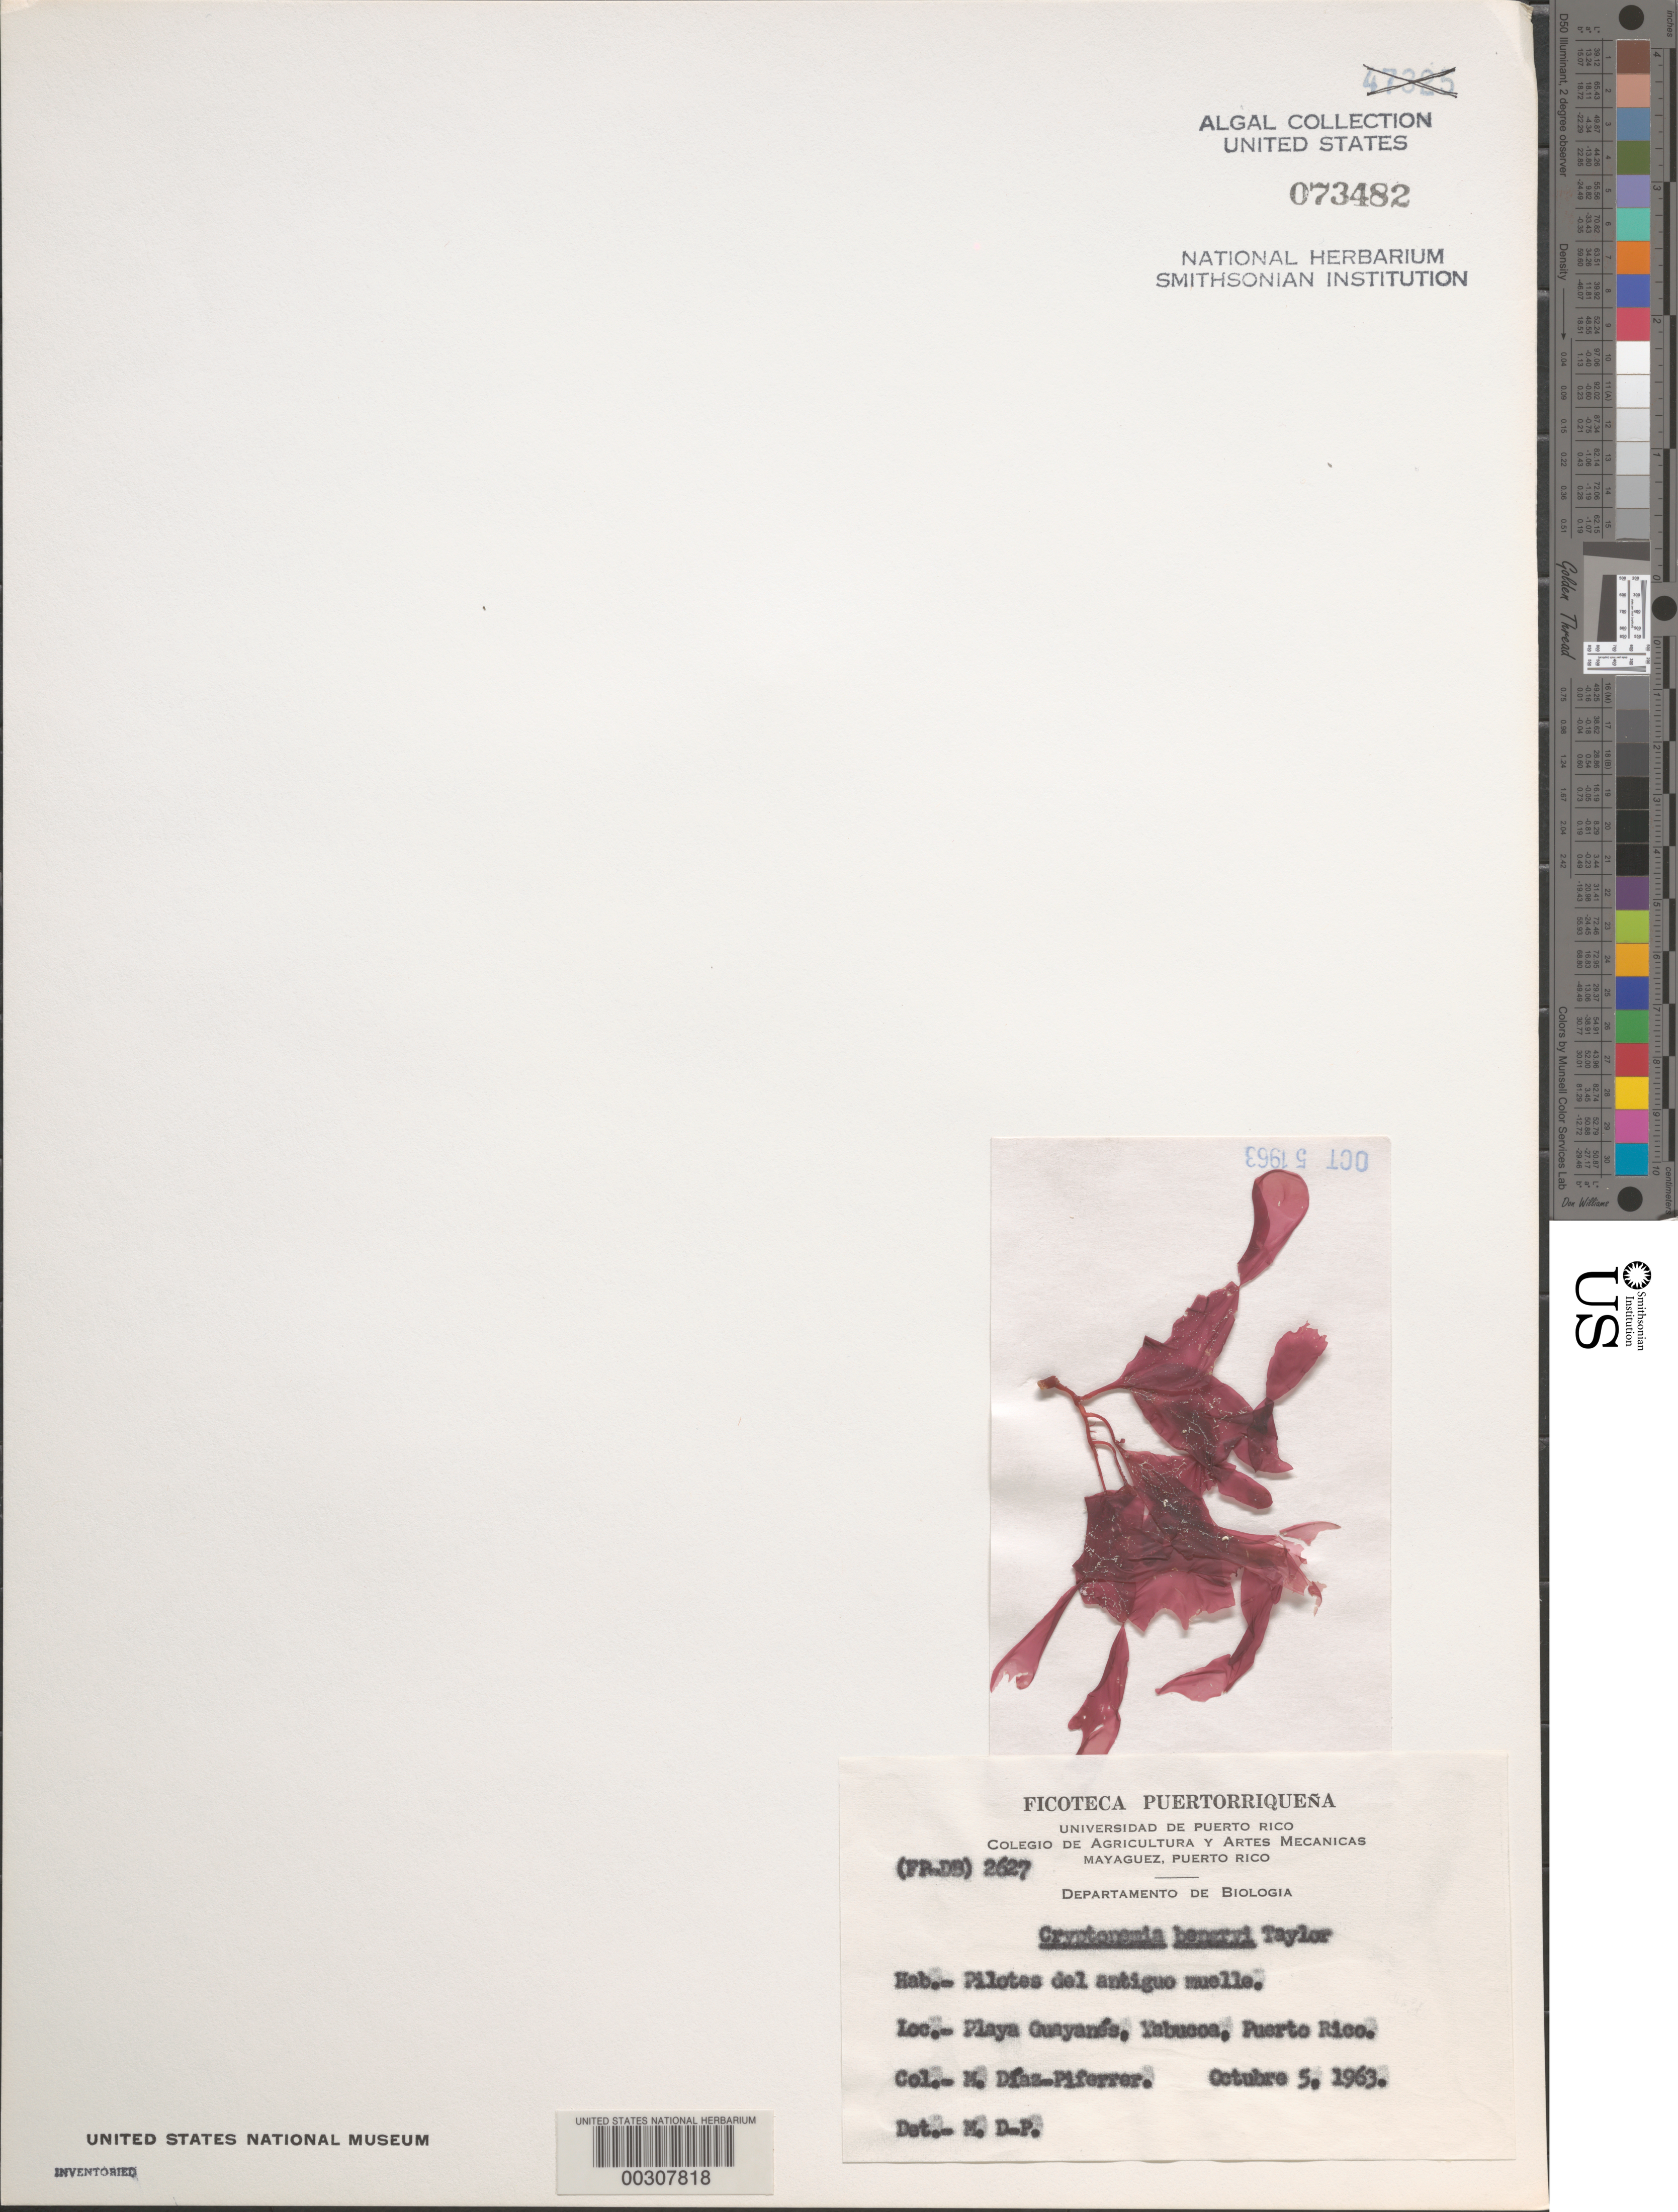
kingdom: Plantae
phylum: Rhodophyta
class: Florideophyceae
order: Halymeniales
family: Halymeniaceae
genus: Cryptonemia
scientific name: Cryptonemia bengryi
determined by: Diaz-Piferrer, M.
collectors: M. Diaz-Piferrer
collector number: (fp-db) 2627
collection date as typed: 05 Oct 1963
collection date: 1963-10-05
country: Puerto Rico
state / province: Yabucoa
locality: Playa Guayanes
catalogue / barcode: US 73482